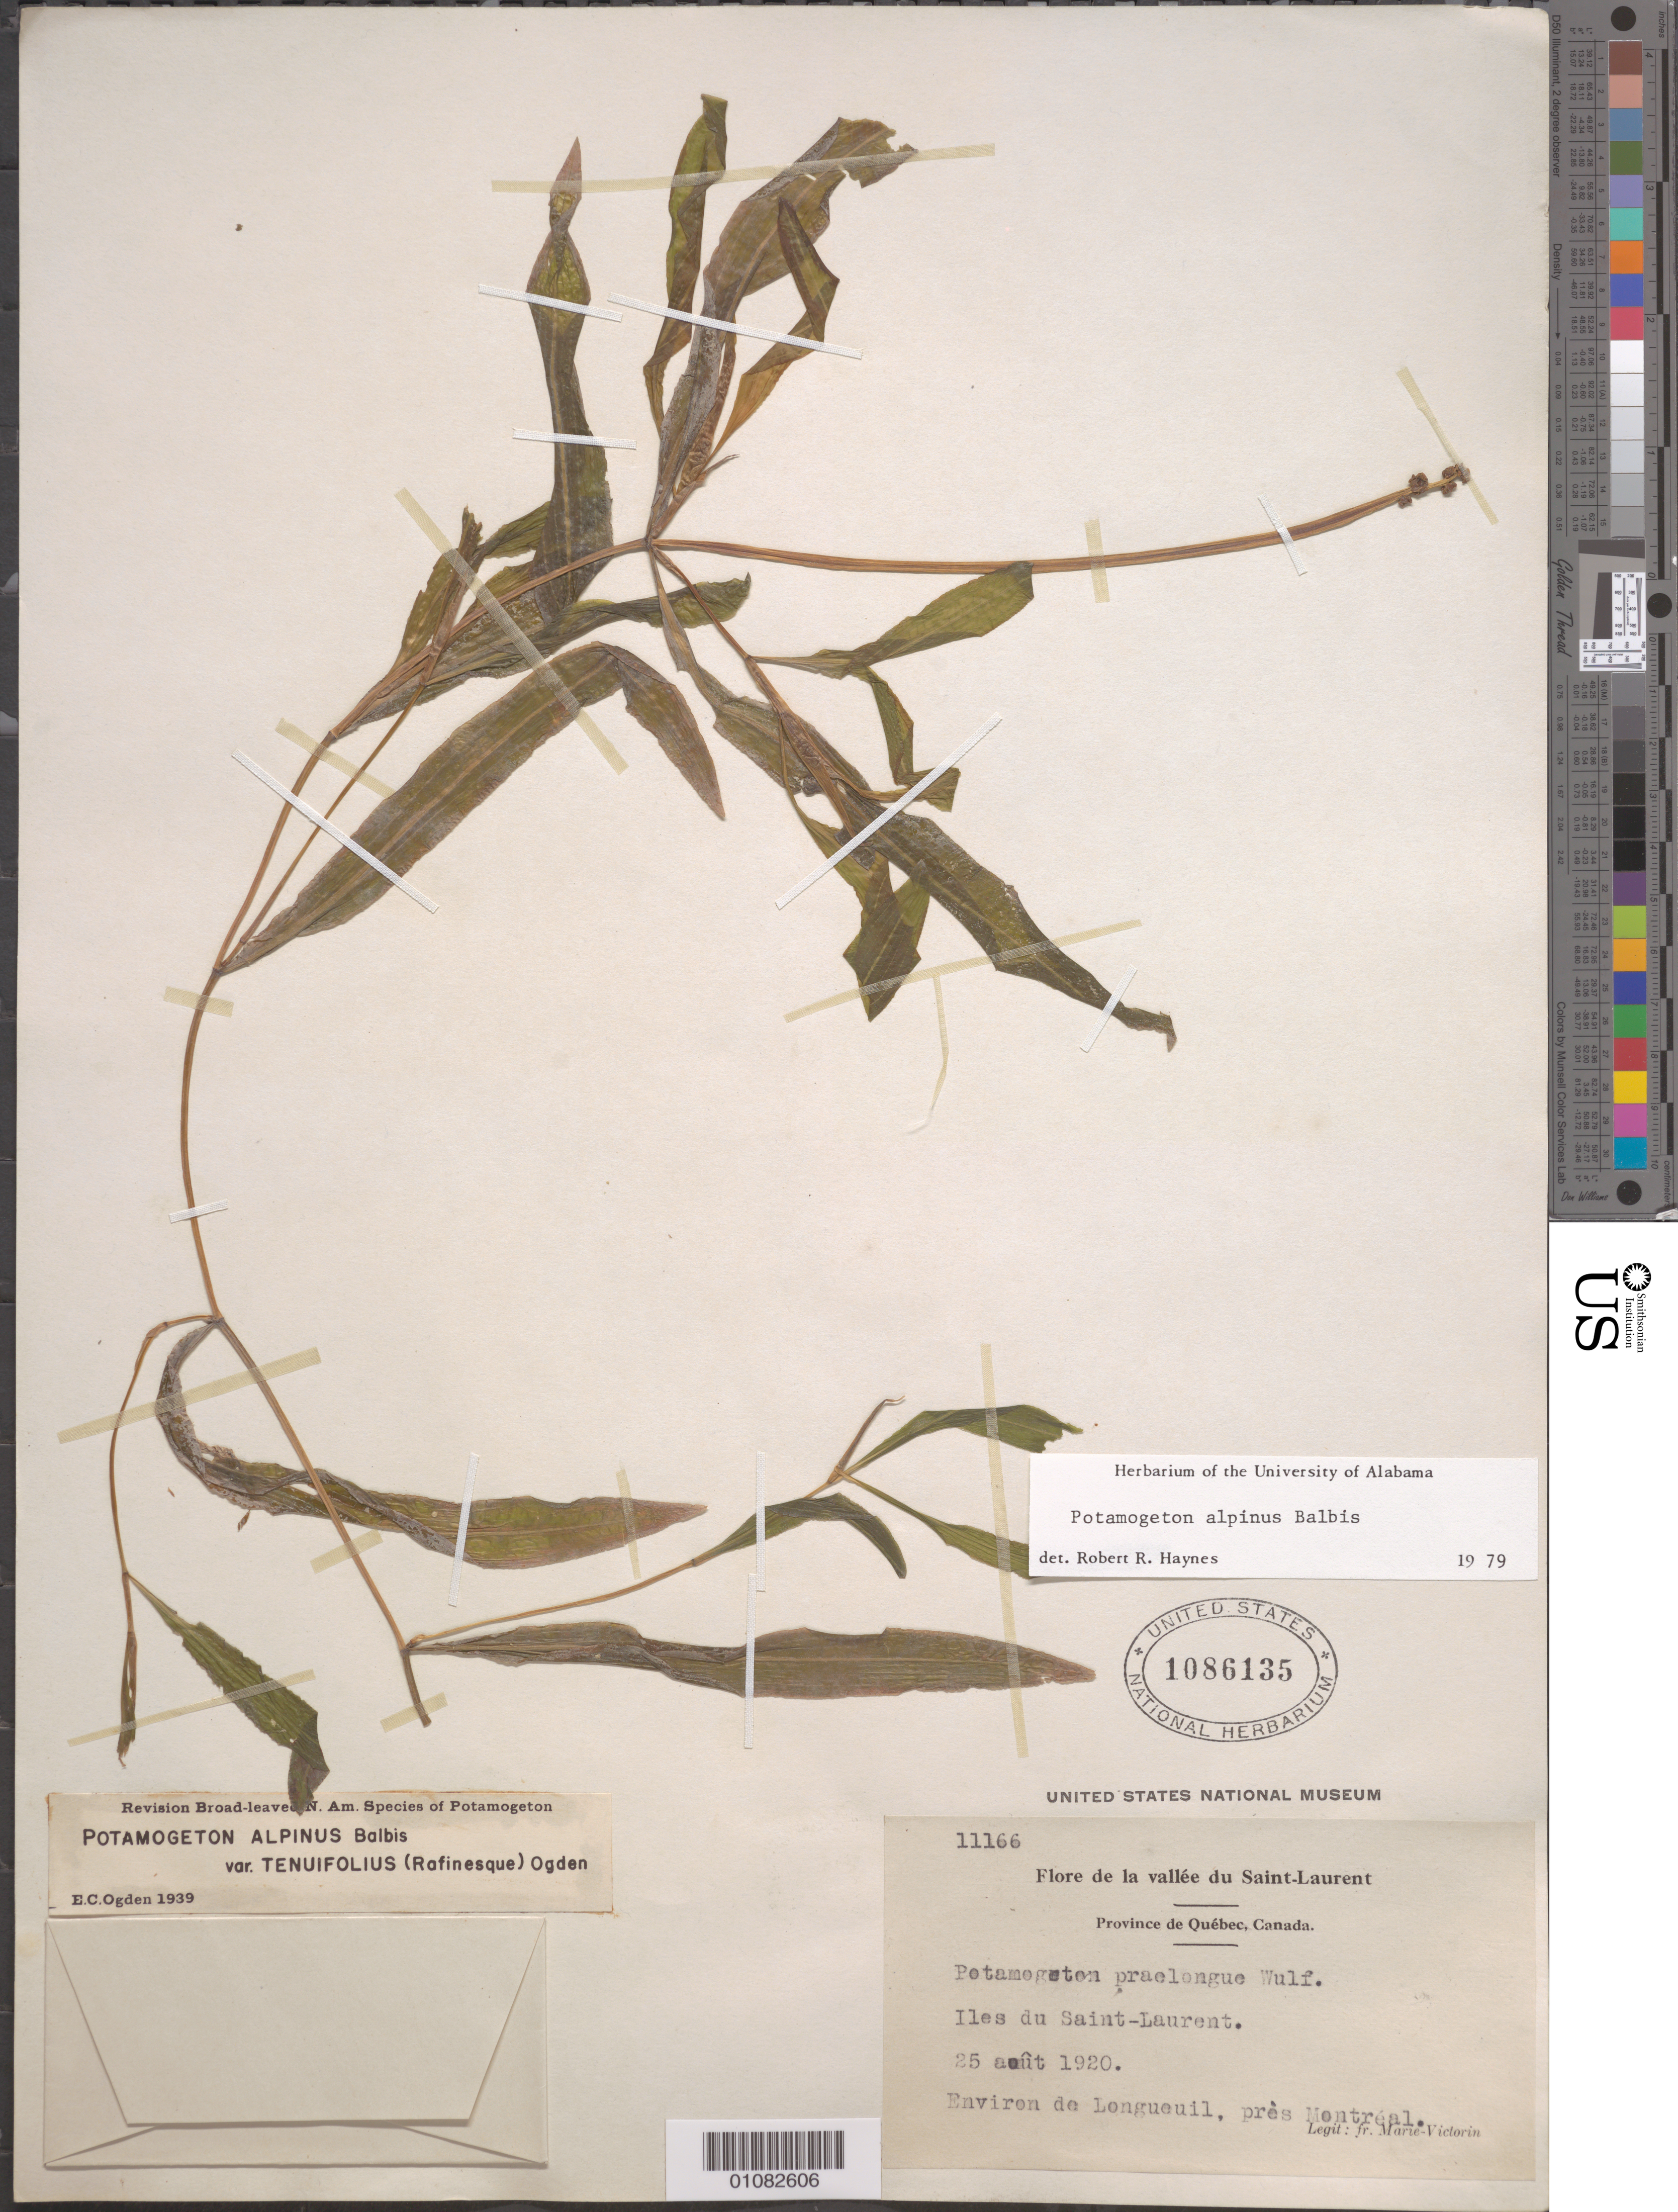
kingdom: Plantae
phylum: Tracheophyta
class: Liliopsida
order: Alismatales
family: Potamogetonaceae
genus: Potamogeton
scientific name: Potamogeton alpinus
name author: Balb.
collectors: Fr. Marie-Victorin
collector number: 11166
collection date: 1920-08-25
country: Canada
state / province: Quebec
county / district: Montréal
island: St. Laurent Islands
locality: Longueuil, Environ, valley of St. Laurent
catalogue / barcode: US 1086135